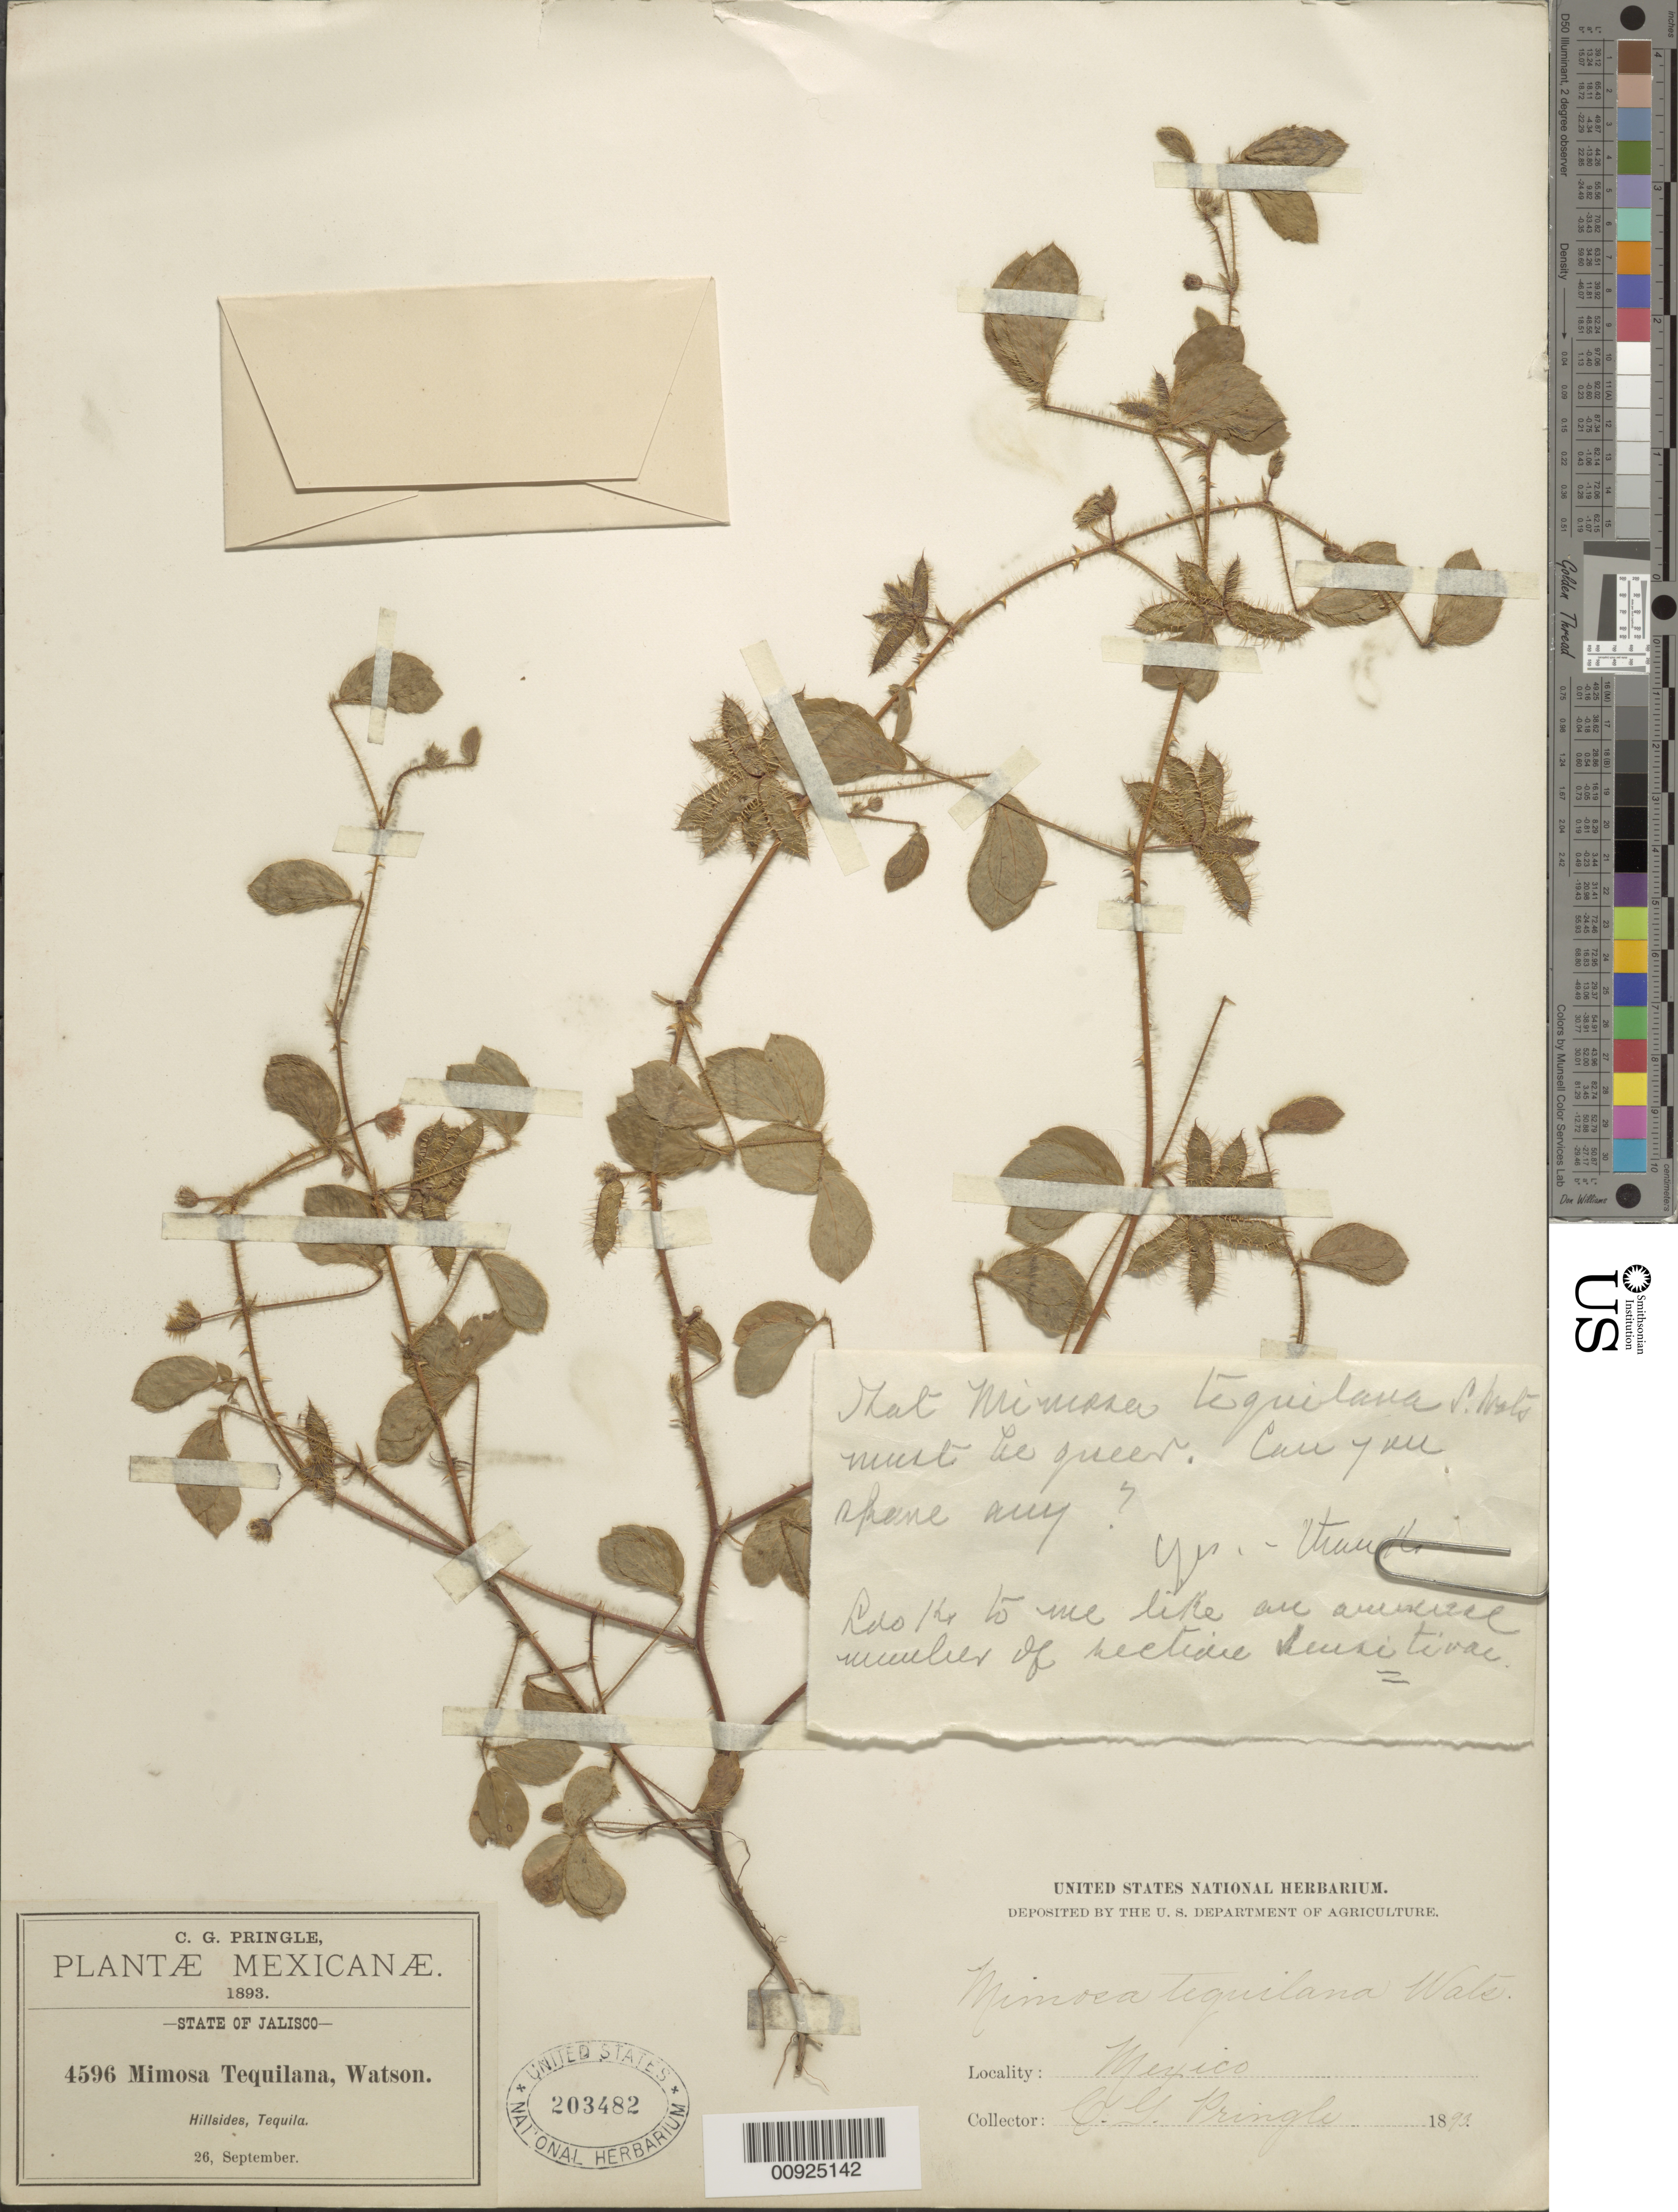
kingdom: Plantae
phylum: Tracheophyta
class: Magnoliopsida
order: Fabales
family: Fabaceae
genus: Mimosa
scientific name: Mimosa tequilana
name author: S. Watson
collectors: C. G. Pringle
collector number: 4596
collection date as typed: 26 Sep 1893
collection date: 1893-09-26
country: Mexico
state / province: Jalisco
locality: Tequila, State of Jalisco.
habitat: Hillsides.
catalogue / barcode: US 203482